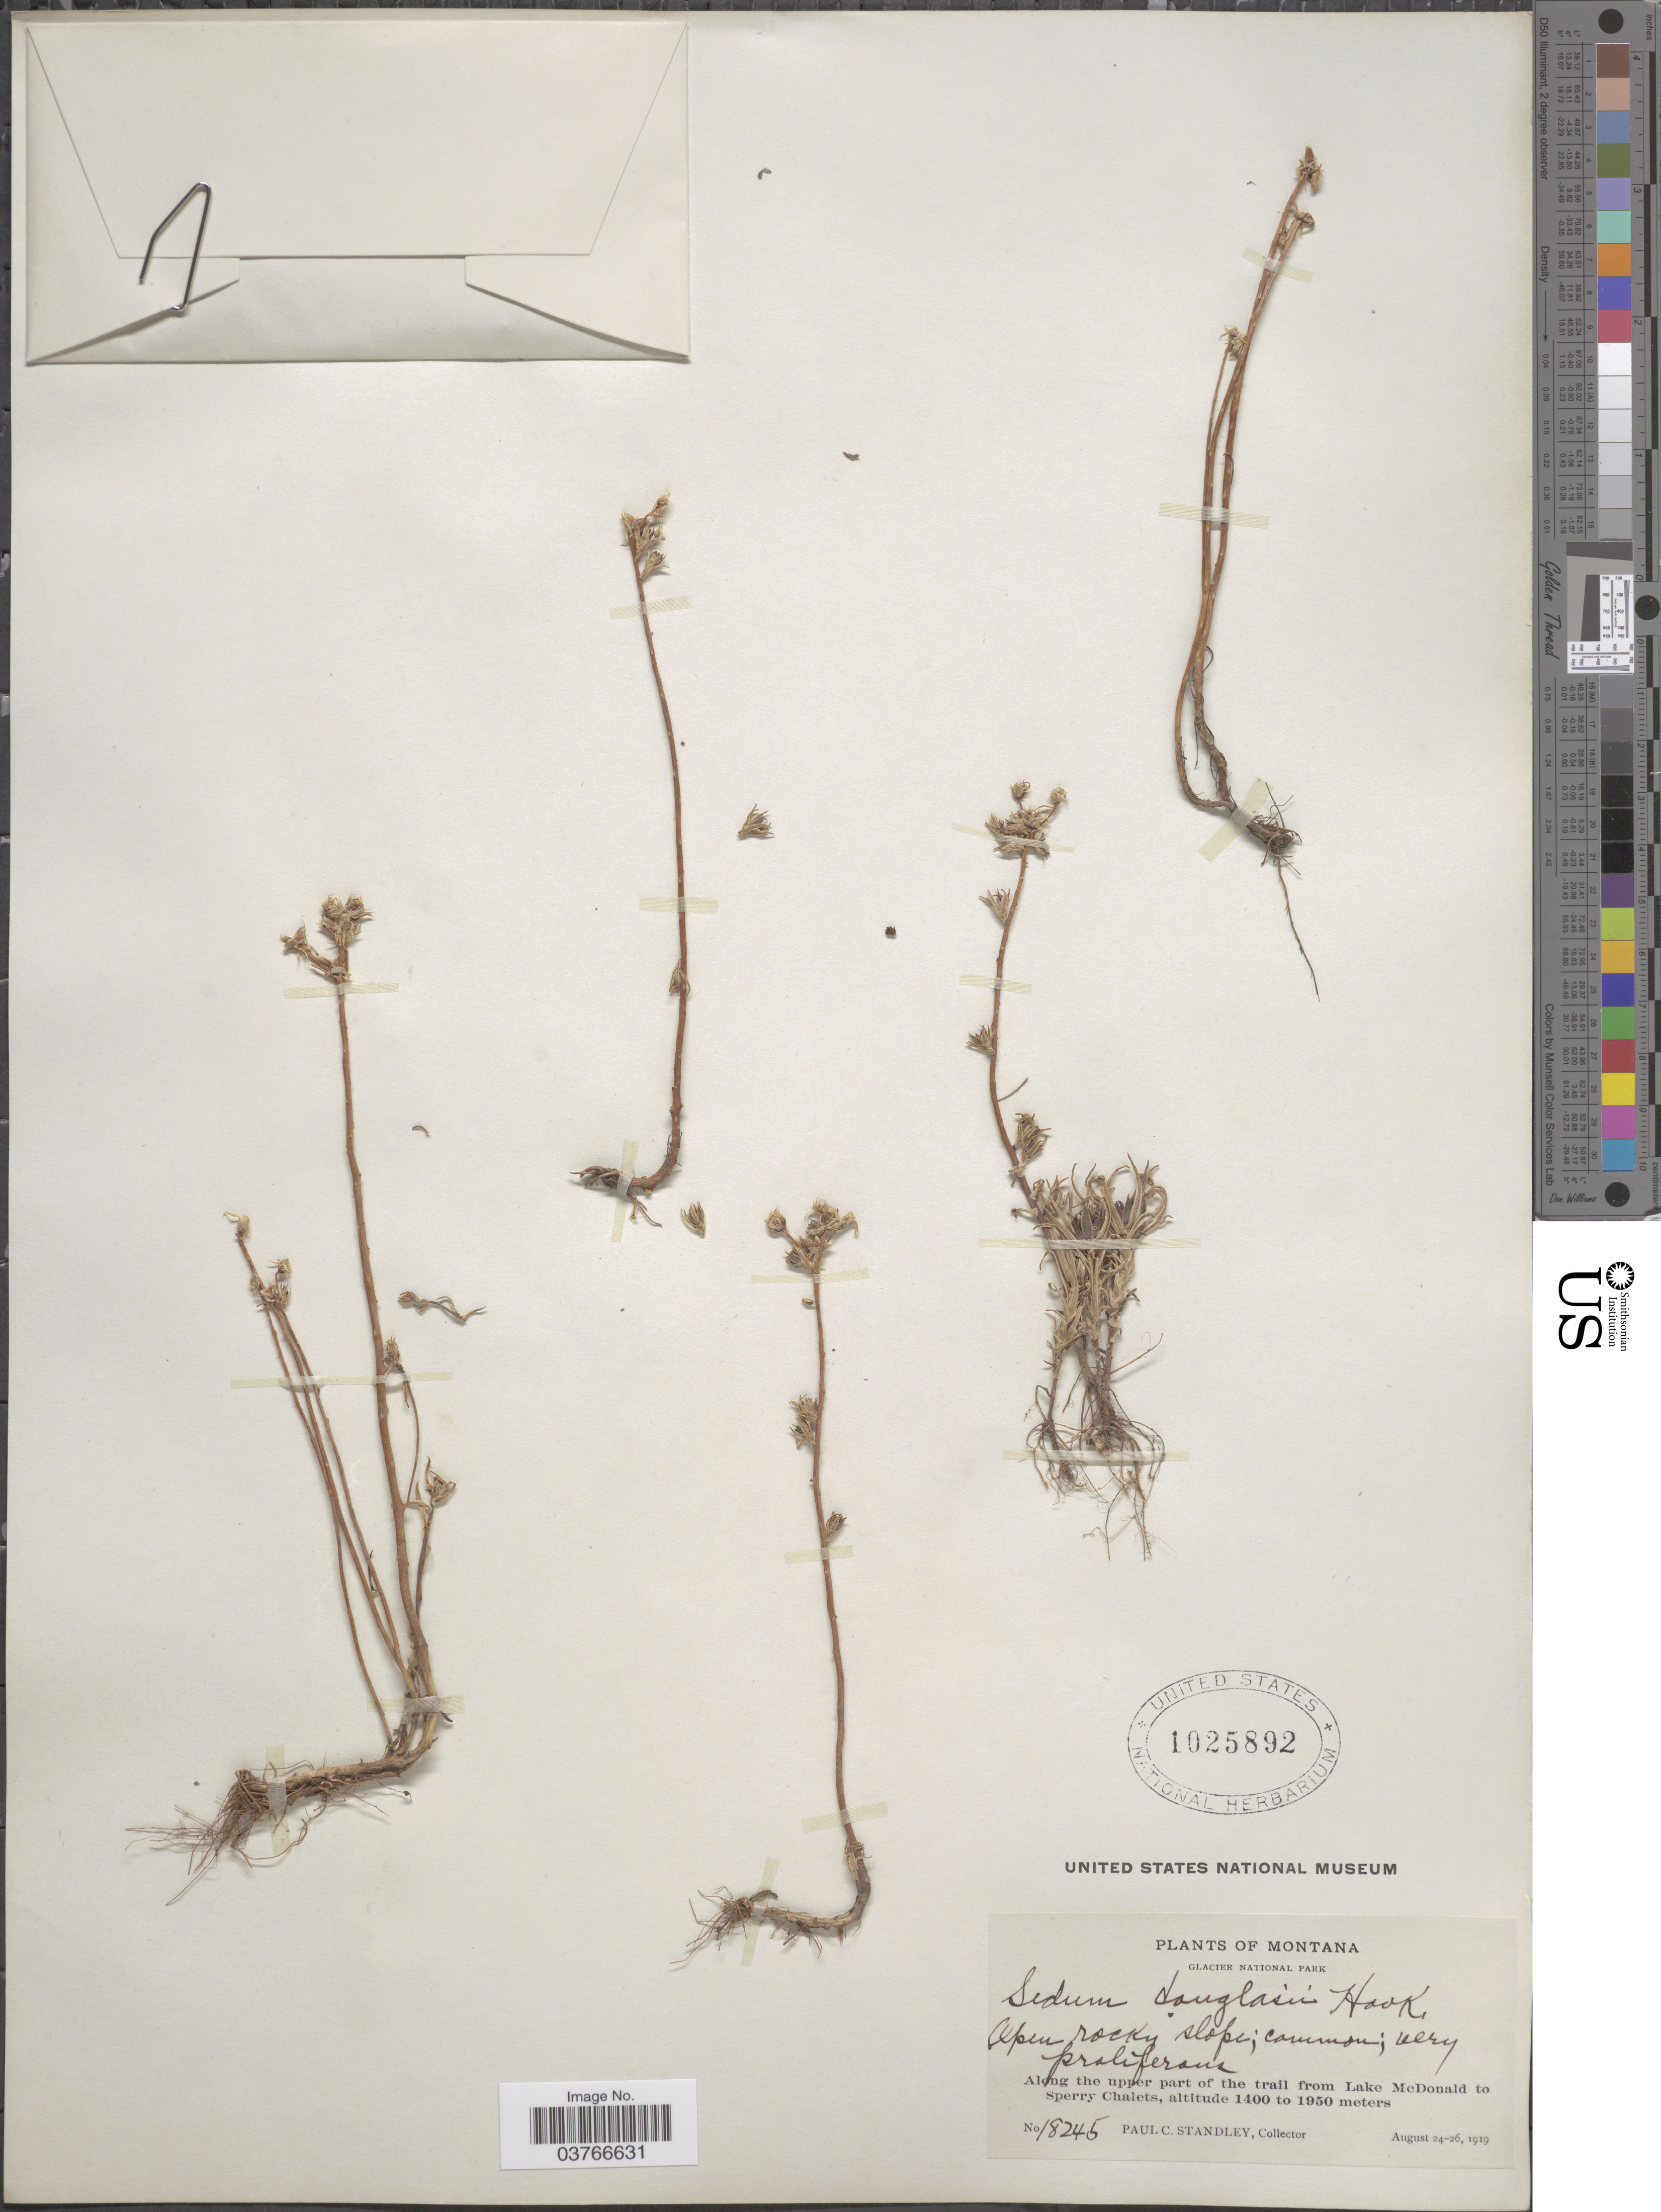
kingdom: Plantae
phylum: Tracheophyta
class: Magnoliopsida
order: Saxifragales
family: Crassulaceae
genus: Sedum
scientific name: Sedum stenopetalum var. stenopetalum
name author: Pursh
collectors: P. C. Standley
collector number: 18245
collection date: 1919-08-24/1919-08-26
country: United States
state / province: Montana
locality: Glacier National Park. Along the upper part of the trail from Lake McDonald to Sperry Chalets.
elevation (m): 1400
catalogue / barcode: US 1025892